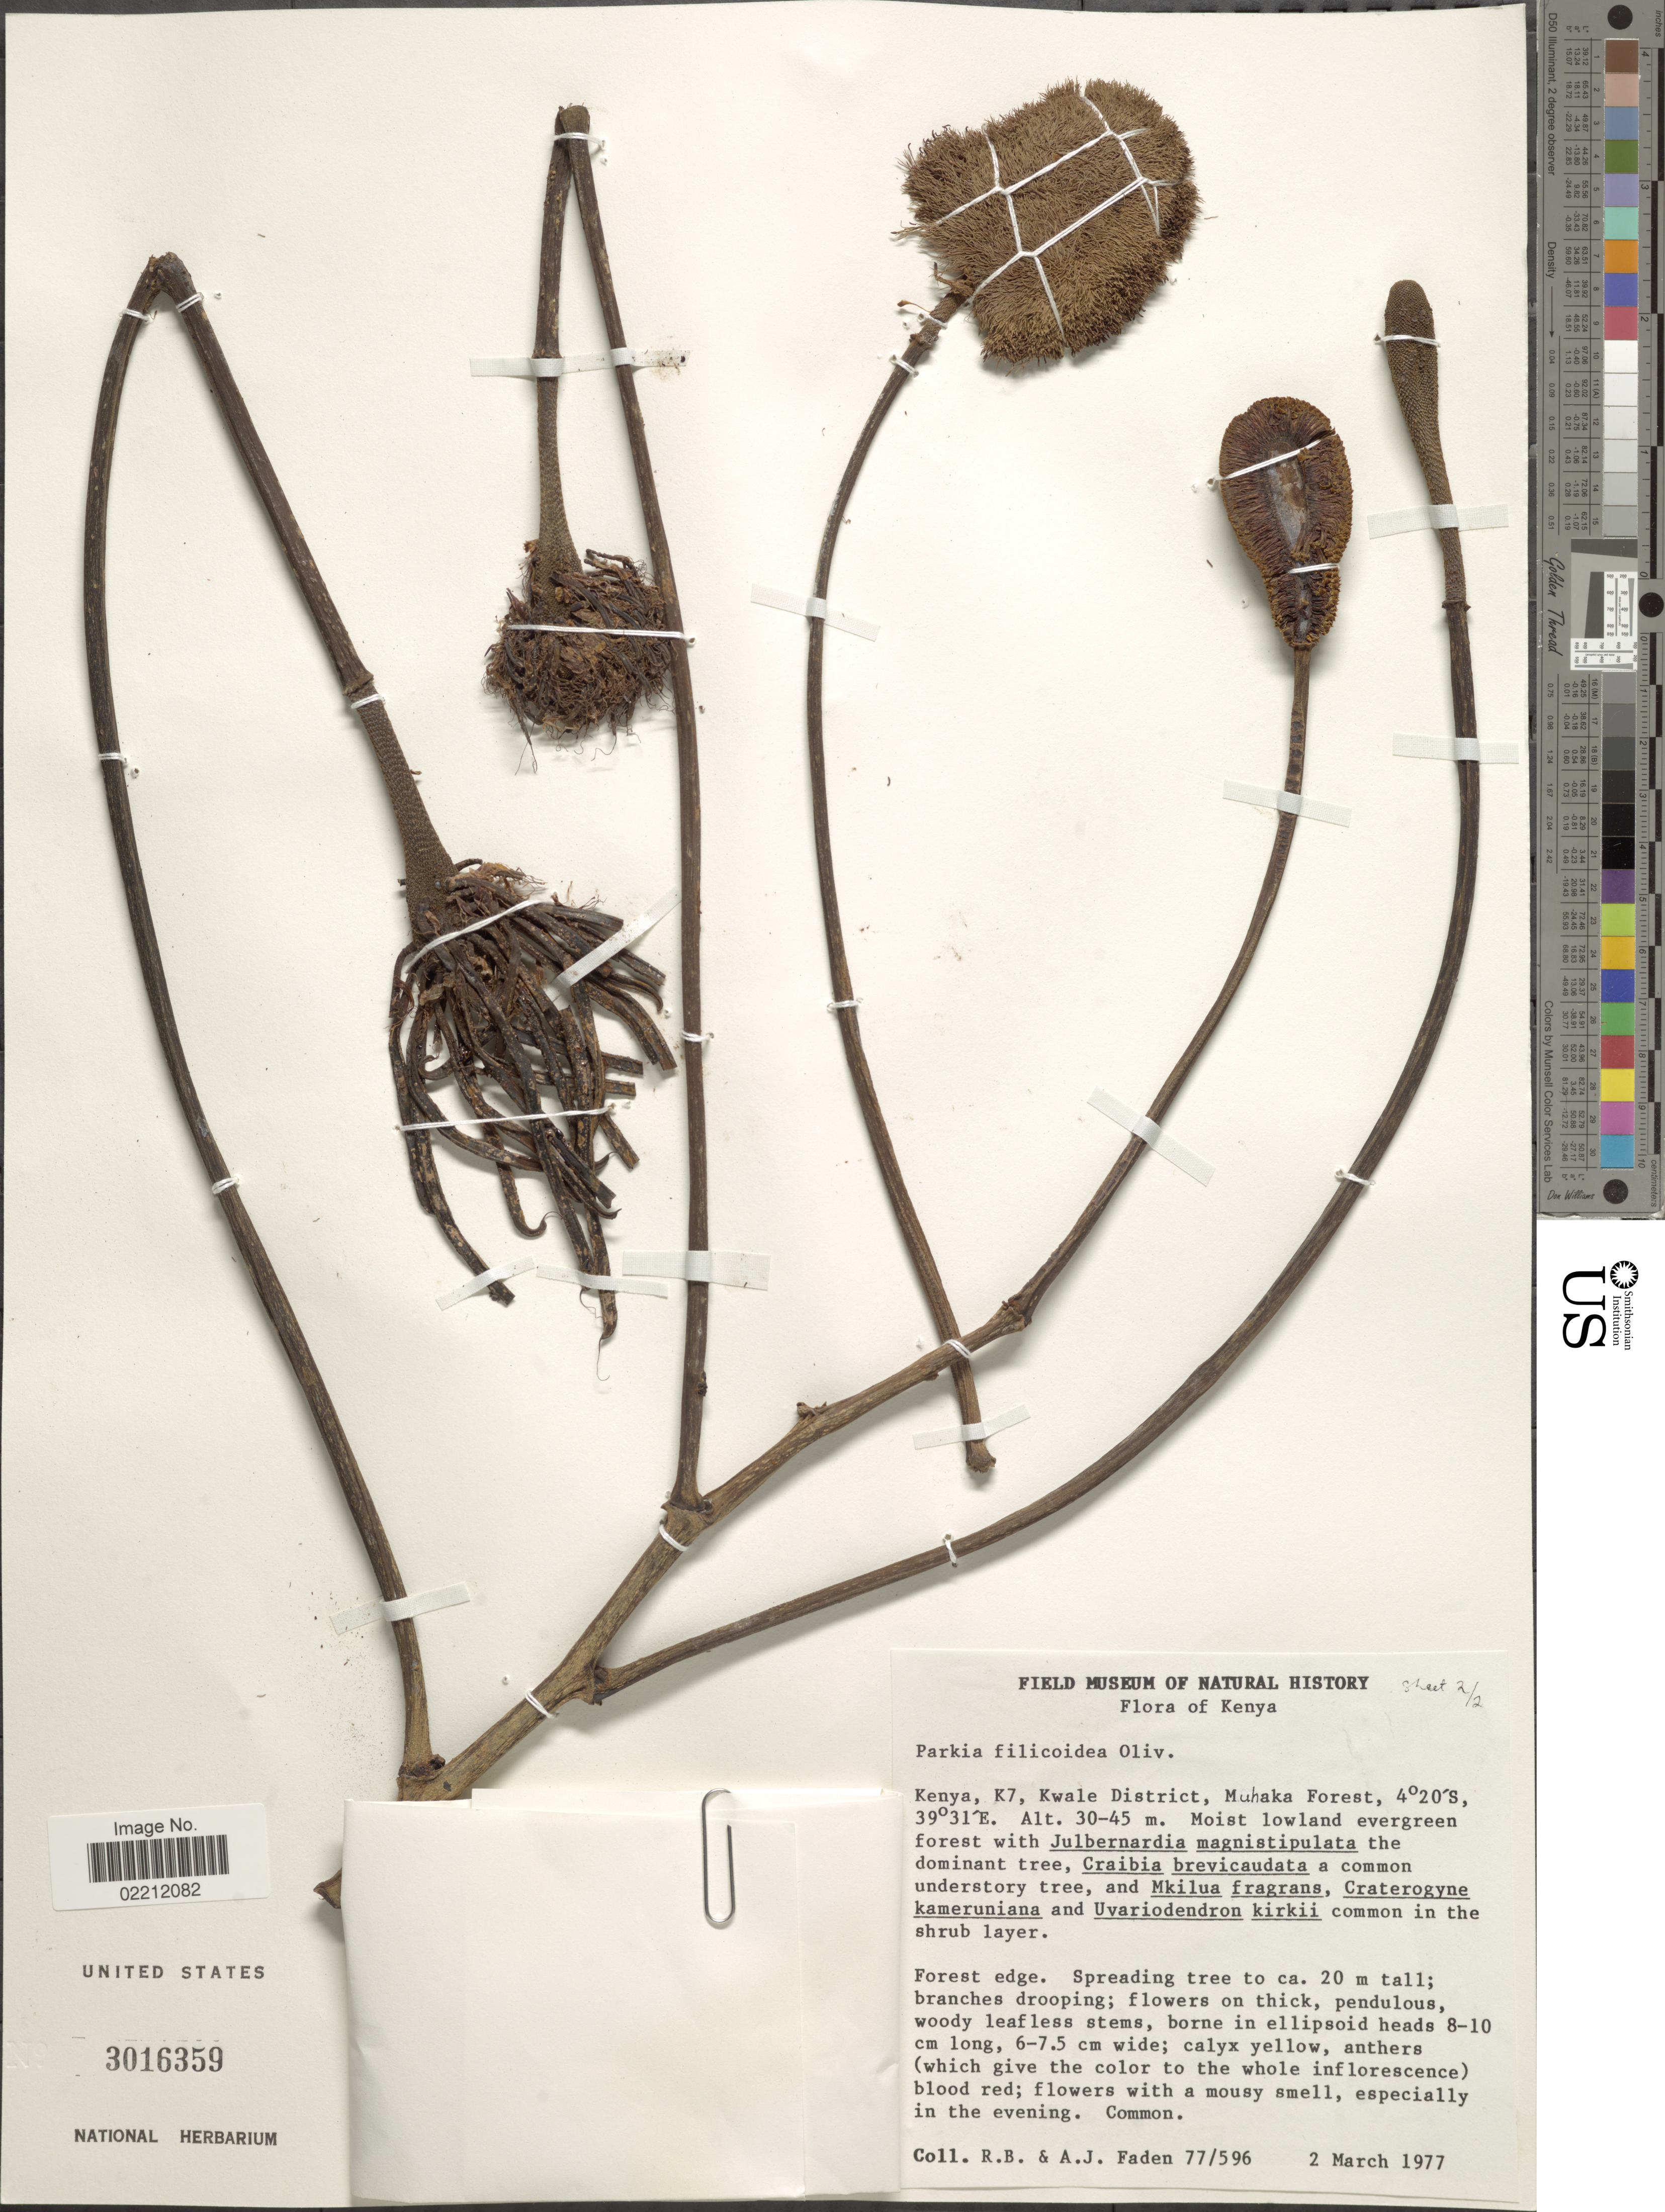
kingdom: Plantae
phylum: Tracheophyta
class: Magnoliopsida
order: Fabales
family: Fabaceae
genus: Parkia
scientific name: Parkia filicoidea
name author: Welw. ex Oliv.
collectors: R. B. Faden & A. J. Faden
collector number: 77/596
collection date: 1977-03-02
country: Kenya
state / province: Kwale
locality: Kenya, K7, Kwale District, Muhaka Forest.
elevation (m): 30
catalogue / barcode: US 3016359